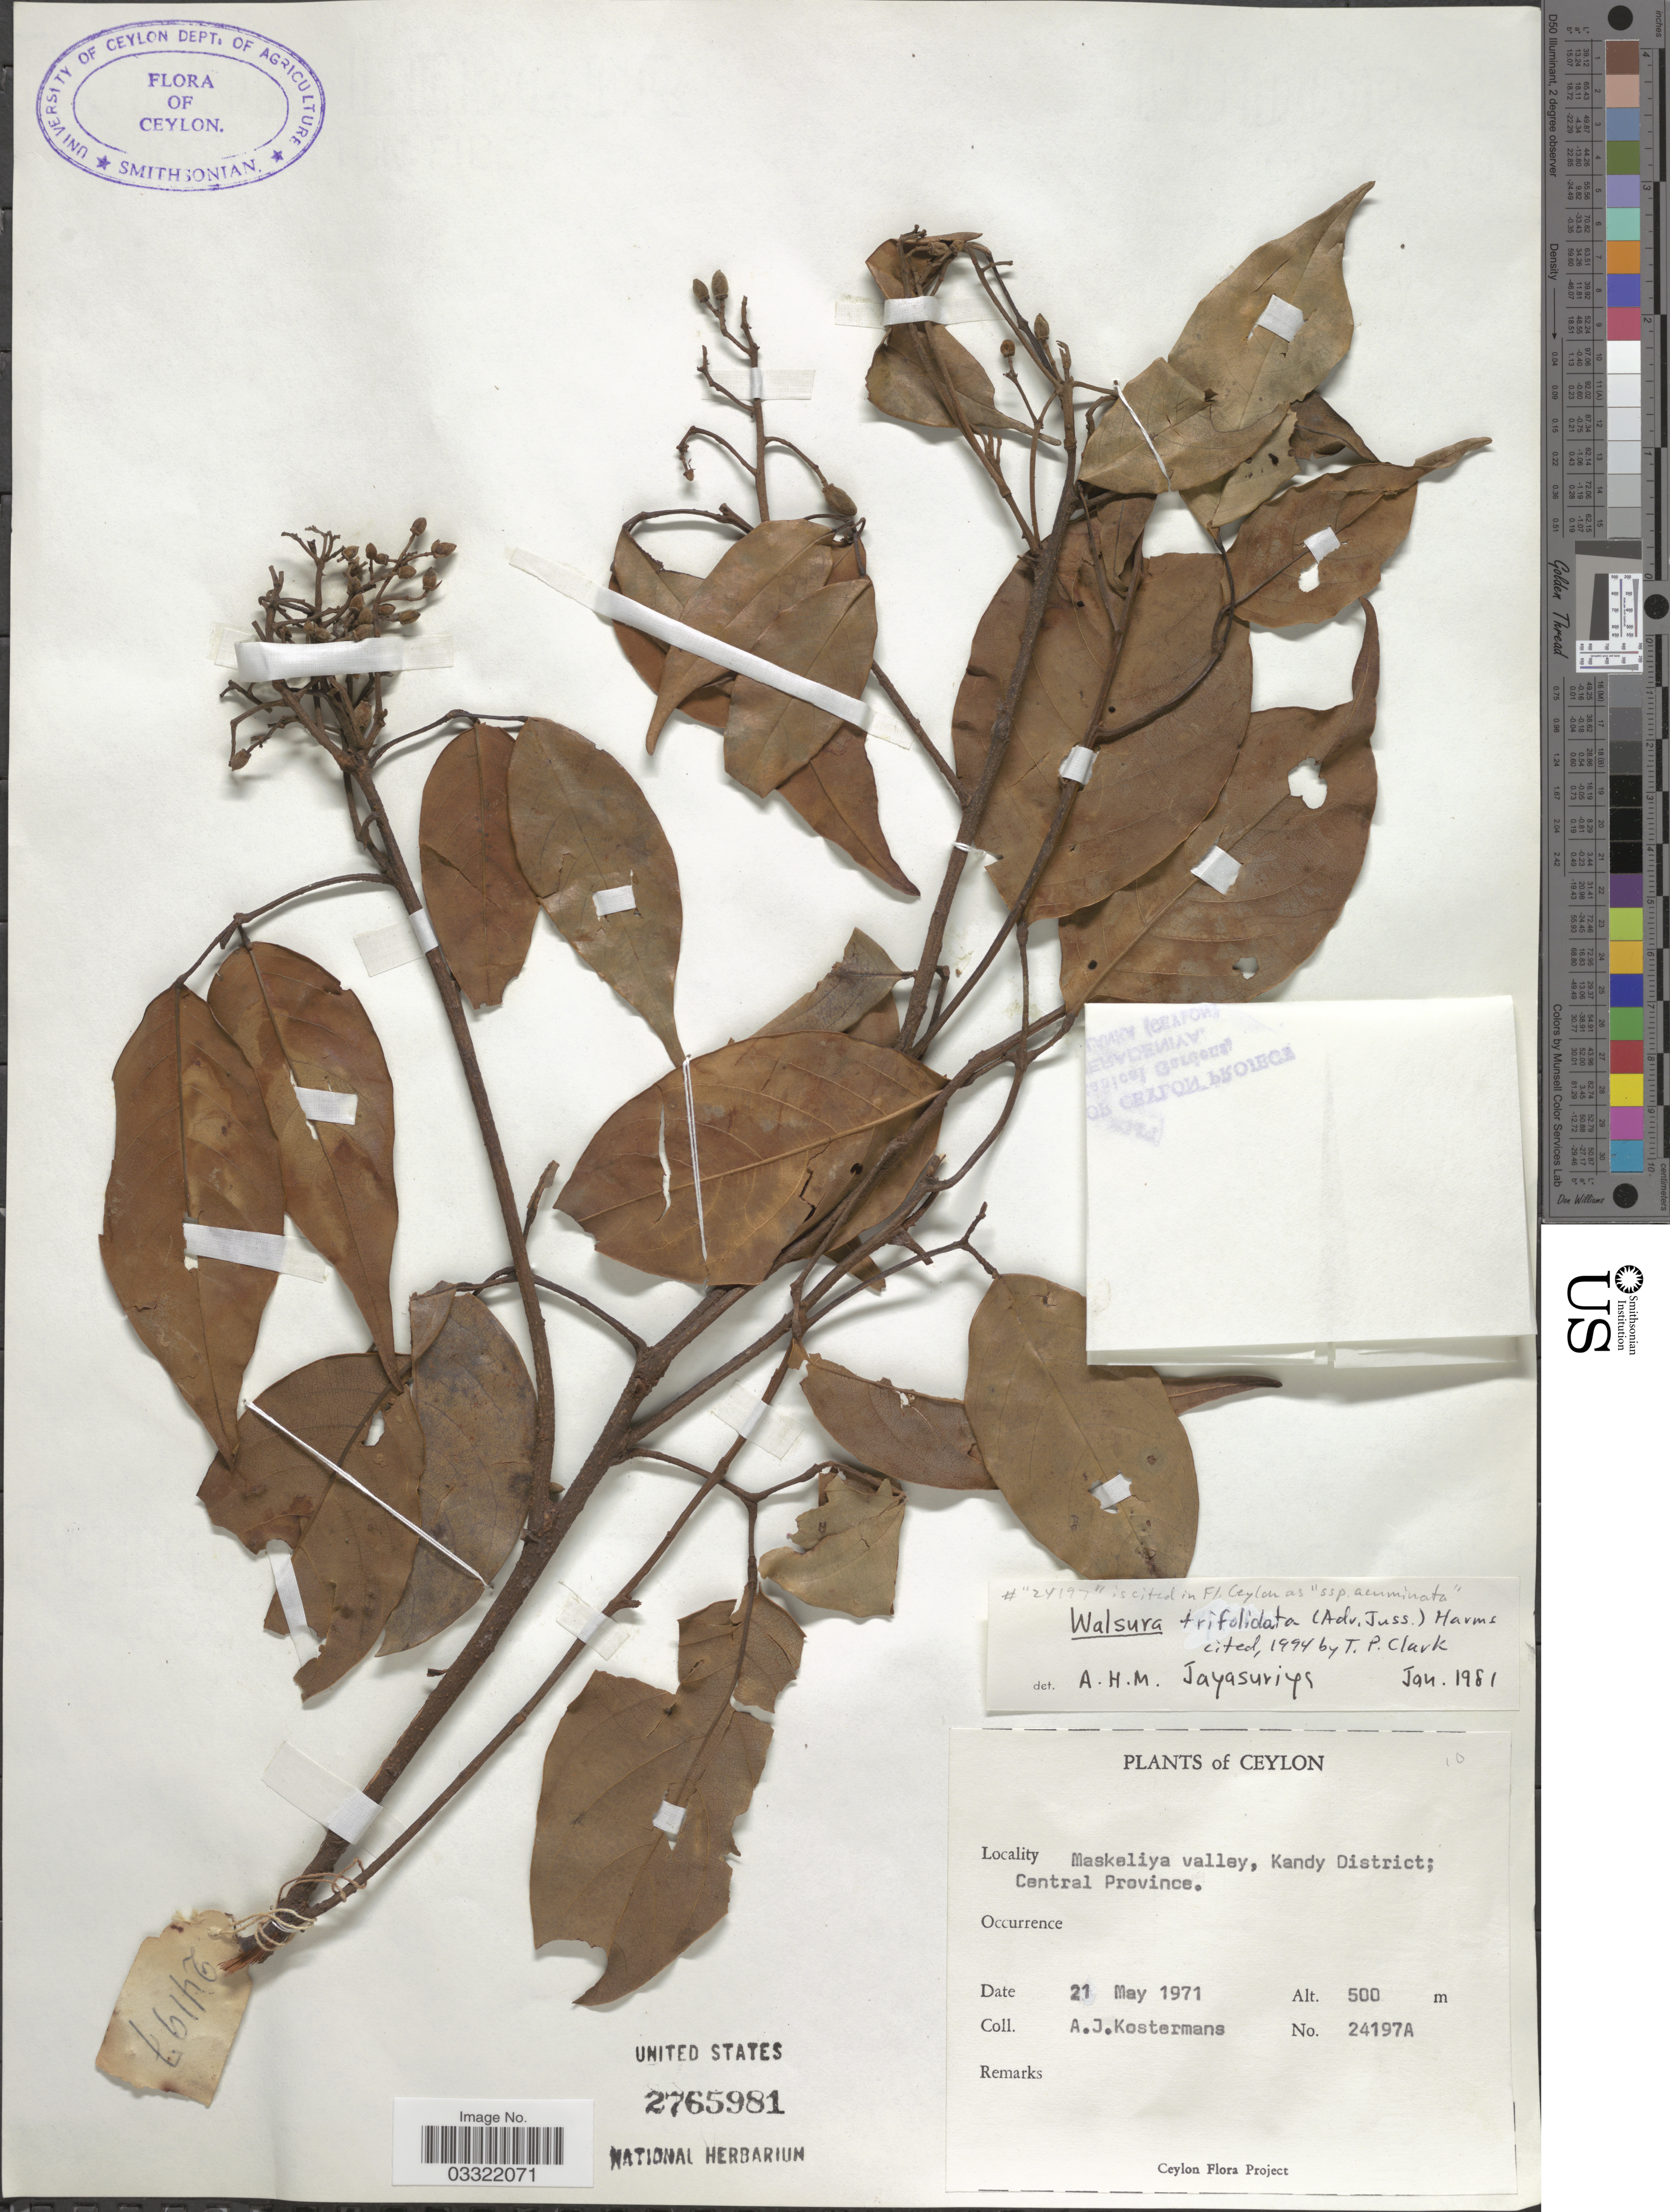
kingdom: Plantae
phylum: Tracheophyta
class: Magnoliopsida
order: Sapindales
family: Meliaceae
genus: Walsura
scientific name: Walsura trifoliolata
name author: (A. Juss.) Harms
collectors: A. J. G. Kostermans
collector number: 24197A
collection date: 1971-05-21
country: Sri Lanka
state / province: Central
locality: Ceylon, Maskeliya valley, Kandy District.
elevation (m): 500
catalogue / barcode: US 2765981